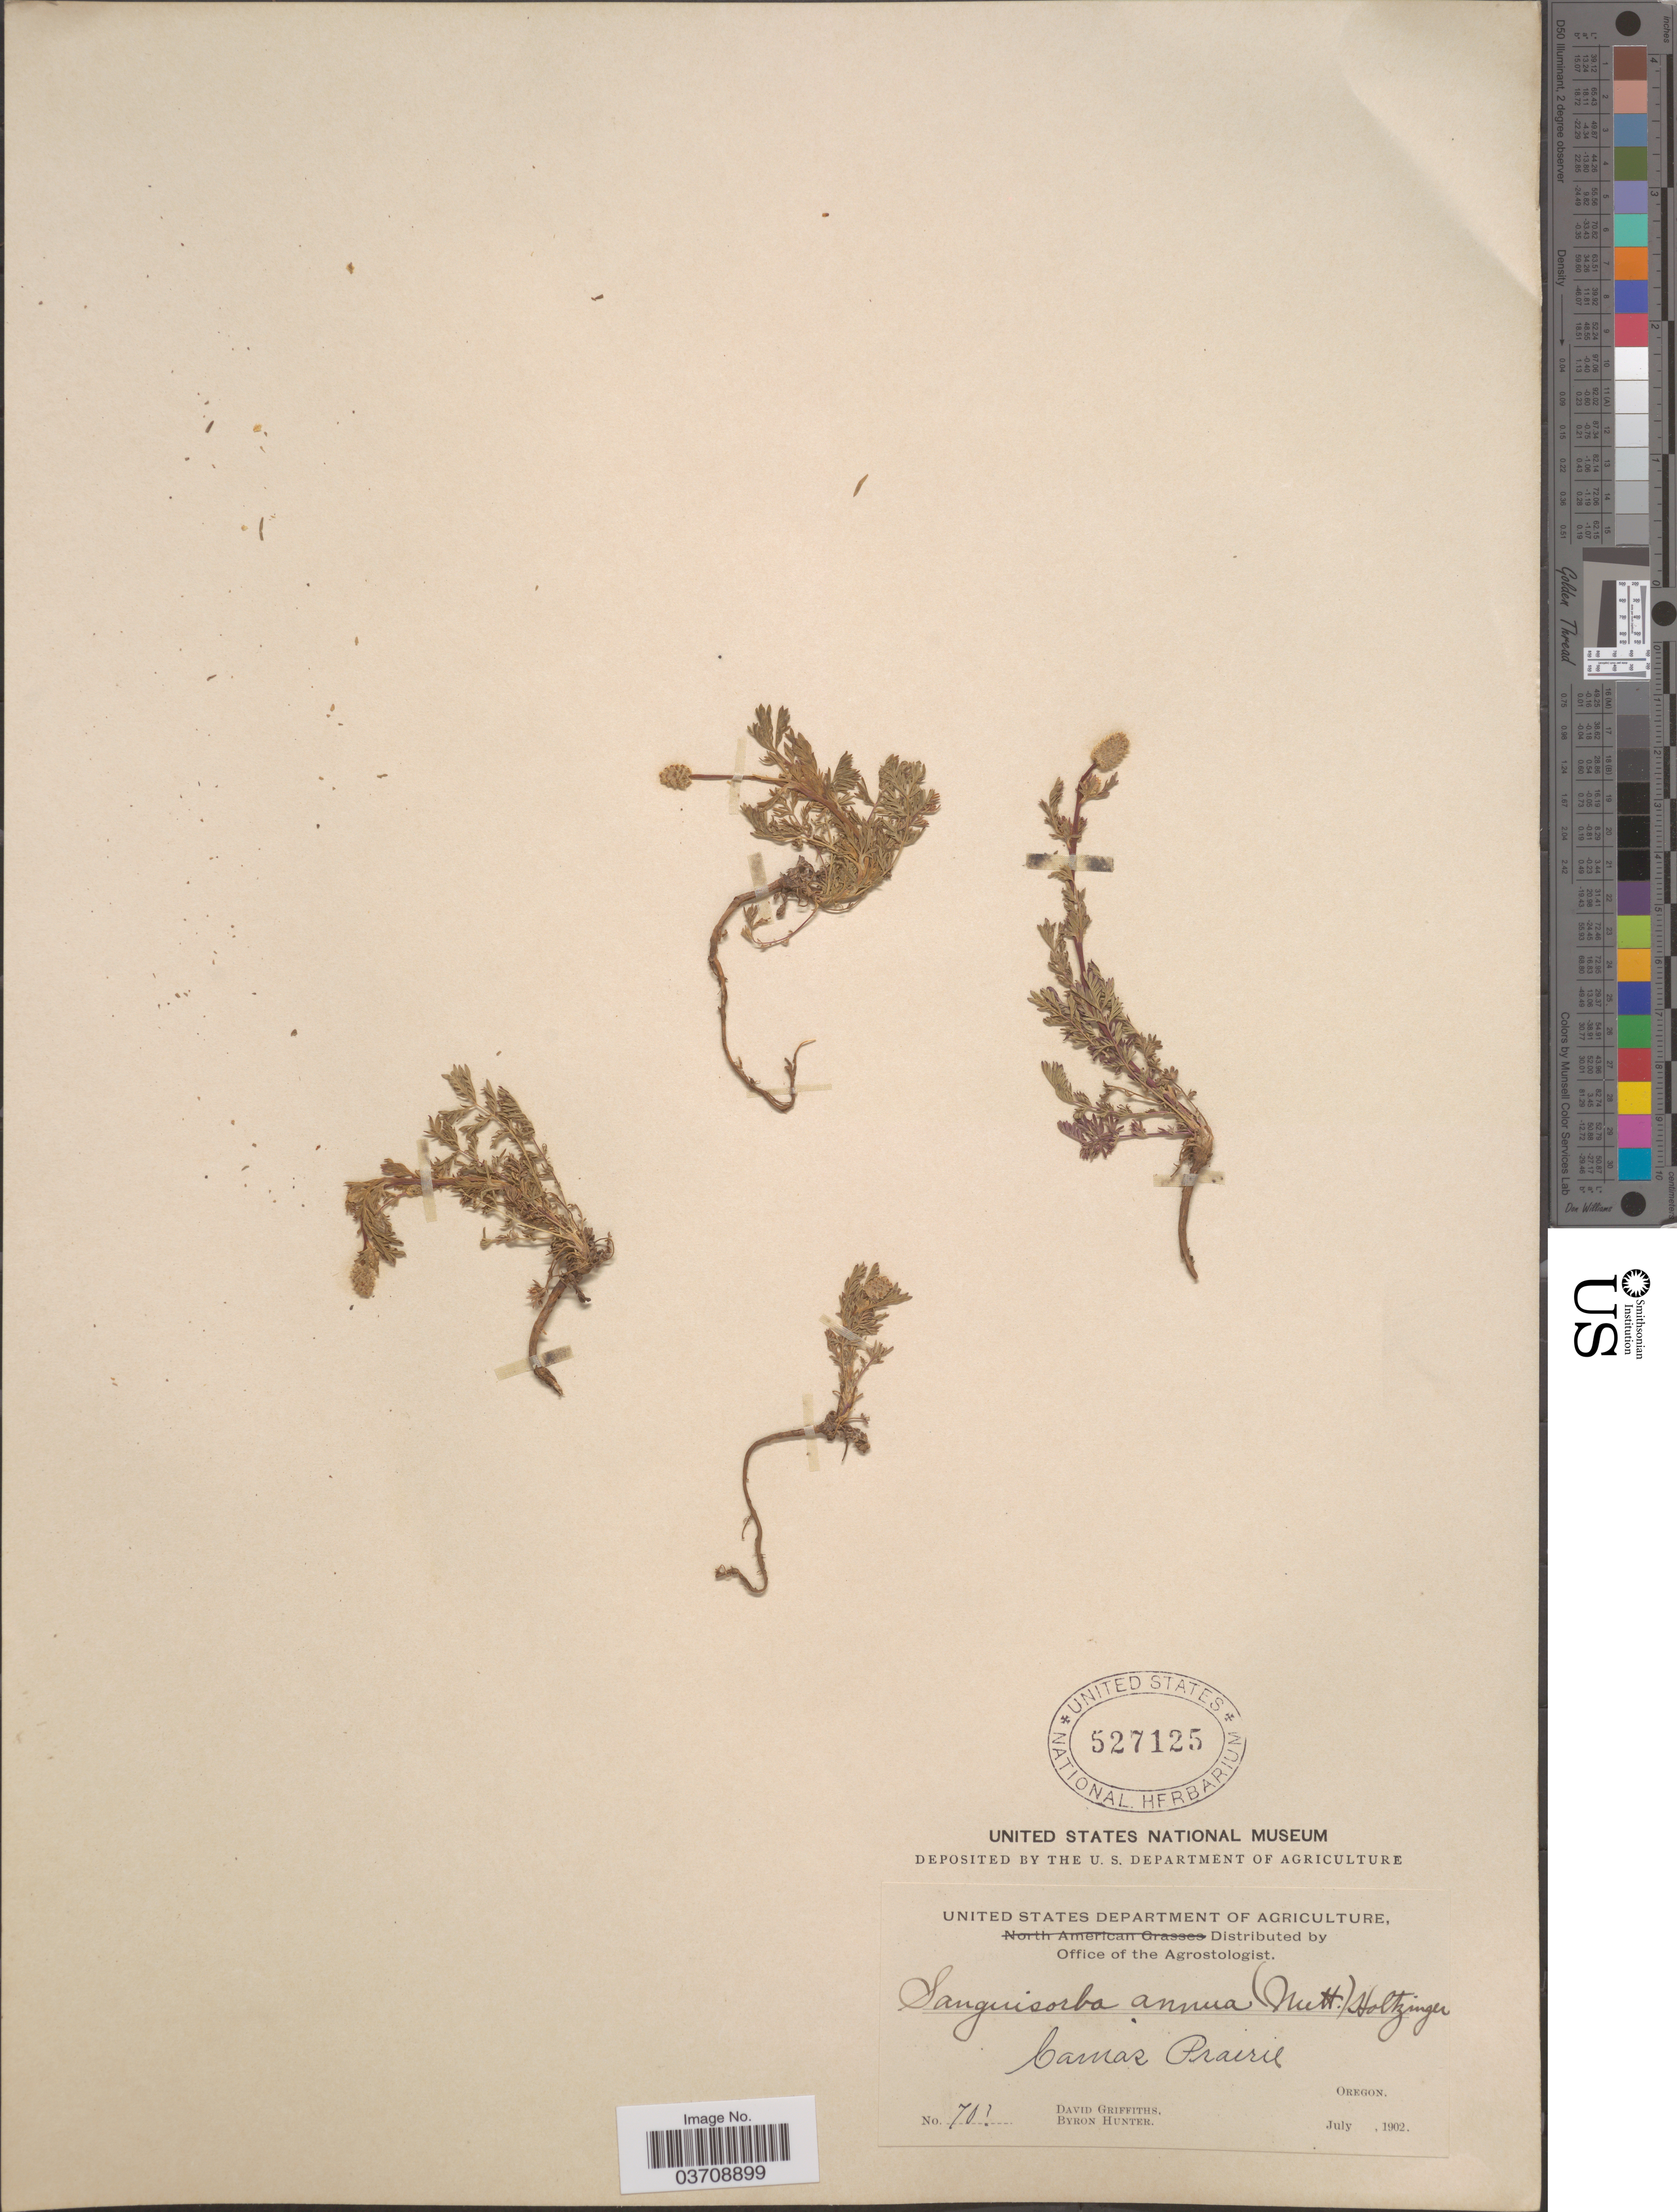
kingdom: Plantae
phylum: Tracheophyta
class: Magnoliopsida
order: Rosales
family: Rosaceae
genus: Sanguisorba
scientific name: Sanguisorba occidentalis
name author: Nutt.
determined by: Strong, Mark T., (BOT), Smithsonian Institution - National Museum of Natural History (UNITED STATES)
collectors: D. Griffiths & B. Hunter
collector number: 701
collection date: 1902-07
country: United States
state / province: Oregon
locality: Camas Prairie.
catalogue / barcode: US 527125